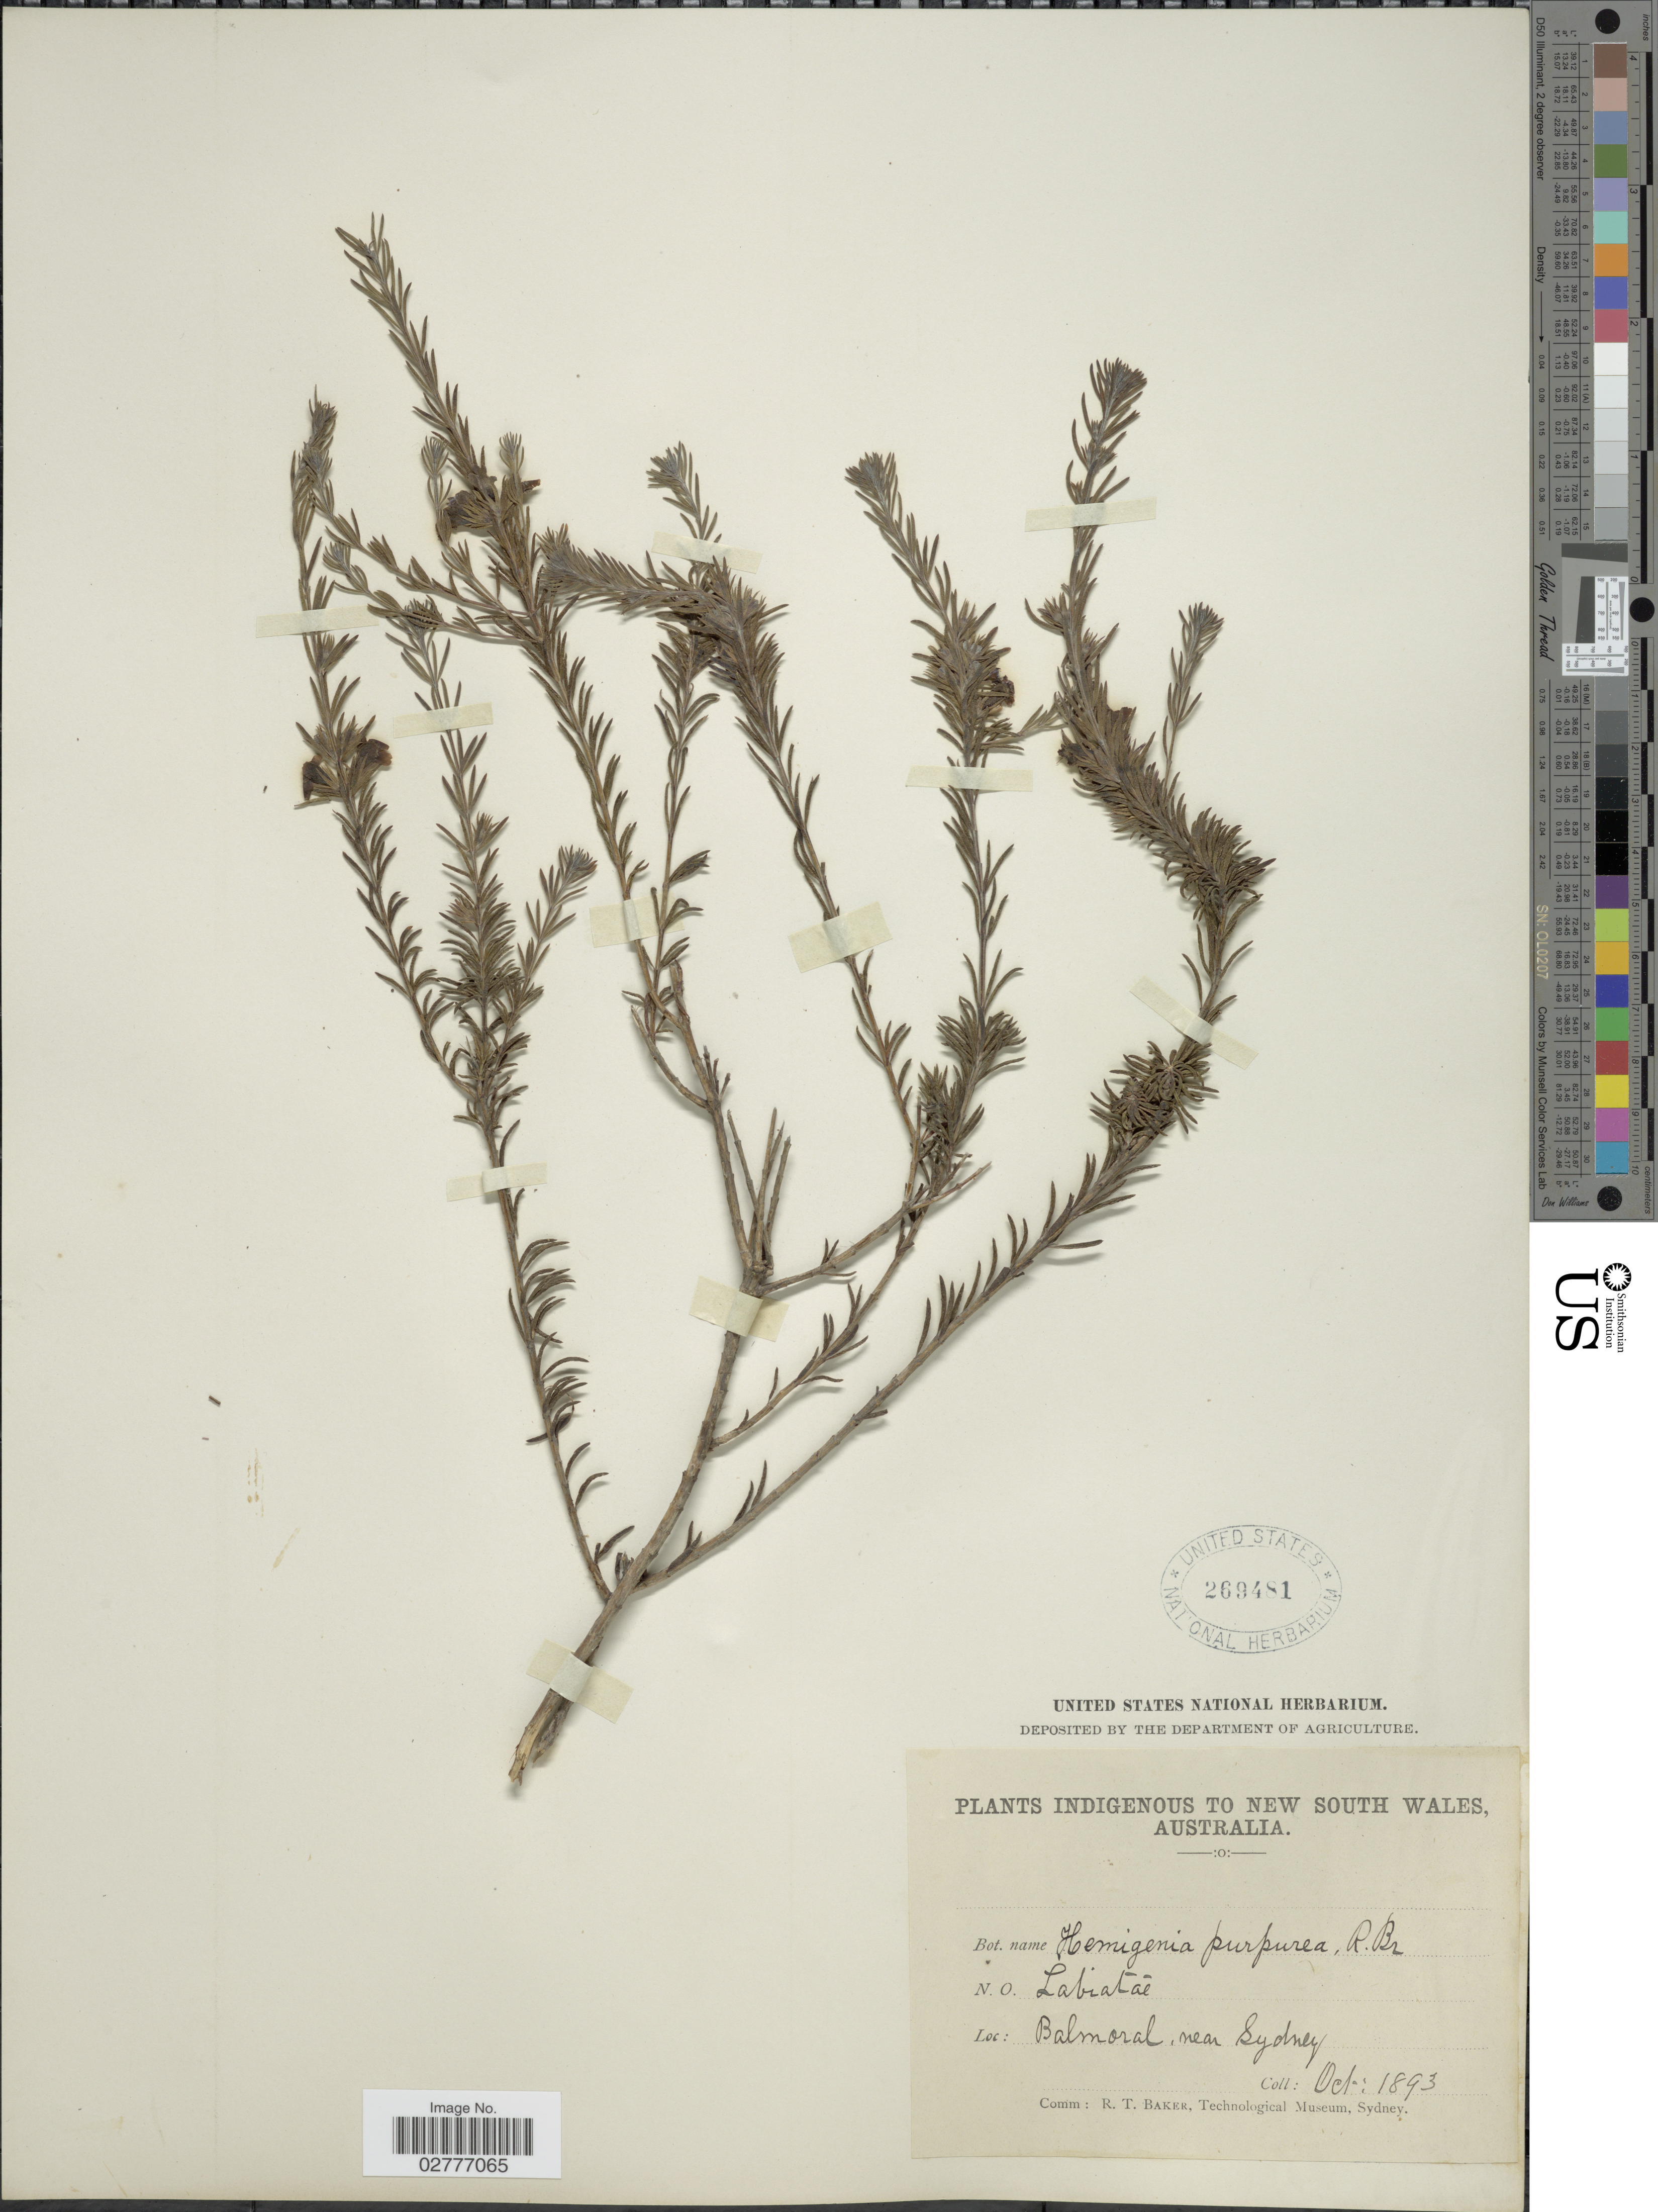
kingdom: Plantae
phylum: Tracheophyta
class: Magnoliopsida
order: Lamiales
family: Lamiaceae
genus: Hemigenia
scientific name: Hemigenia purpurea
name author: R. Br.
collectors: ex herb. United States National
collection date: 1893-10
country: Australia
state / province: New South Wales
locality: Balmoral, near Sydney.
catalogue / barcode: US 269481